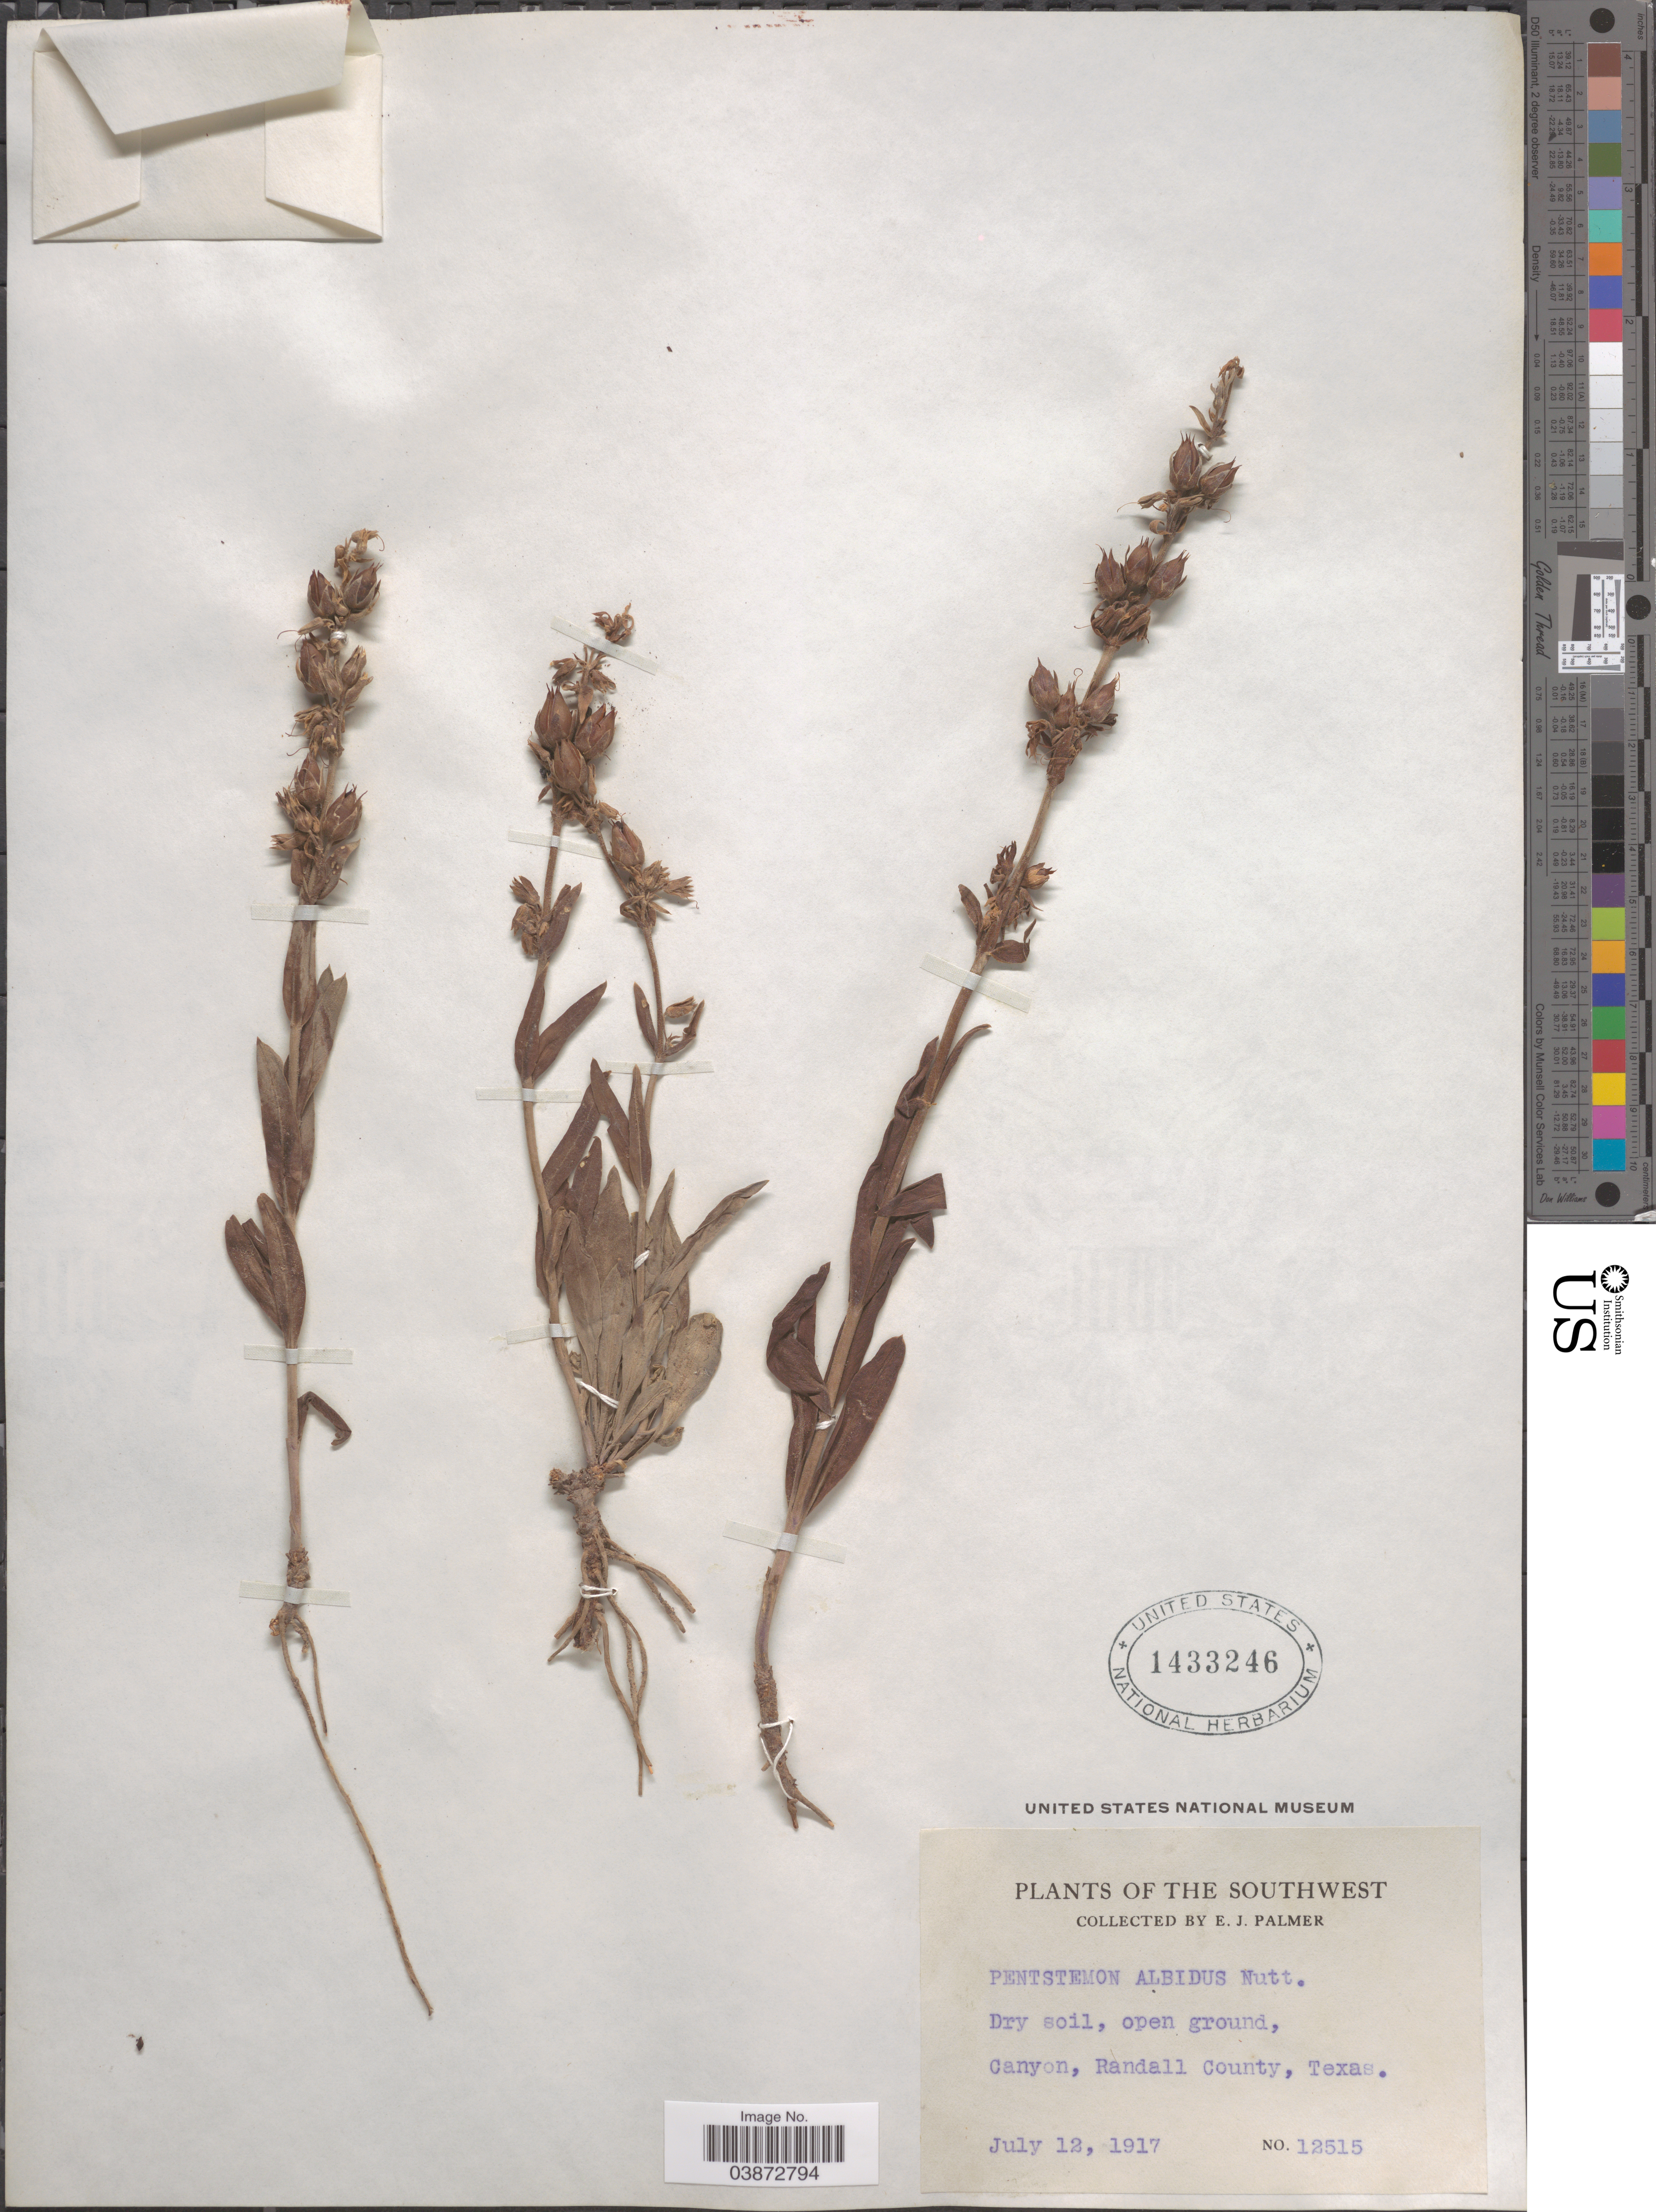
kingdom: Plantae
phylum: Tracheophyta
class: Magnoliopsida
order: Lamiales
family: Plantaginaceae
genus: Penstemon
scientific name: Penstemon albidus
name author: Nutt.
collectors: E. J. Palmer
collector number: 12515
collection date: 1917-07-12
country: United States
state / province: Texas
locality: Southwest. Canyon, Randall County.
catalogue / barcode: US 1433246